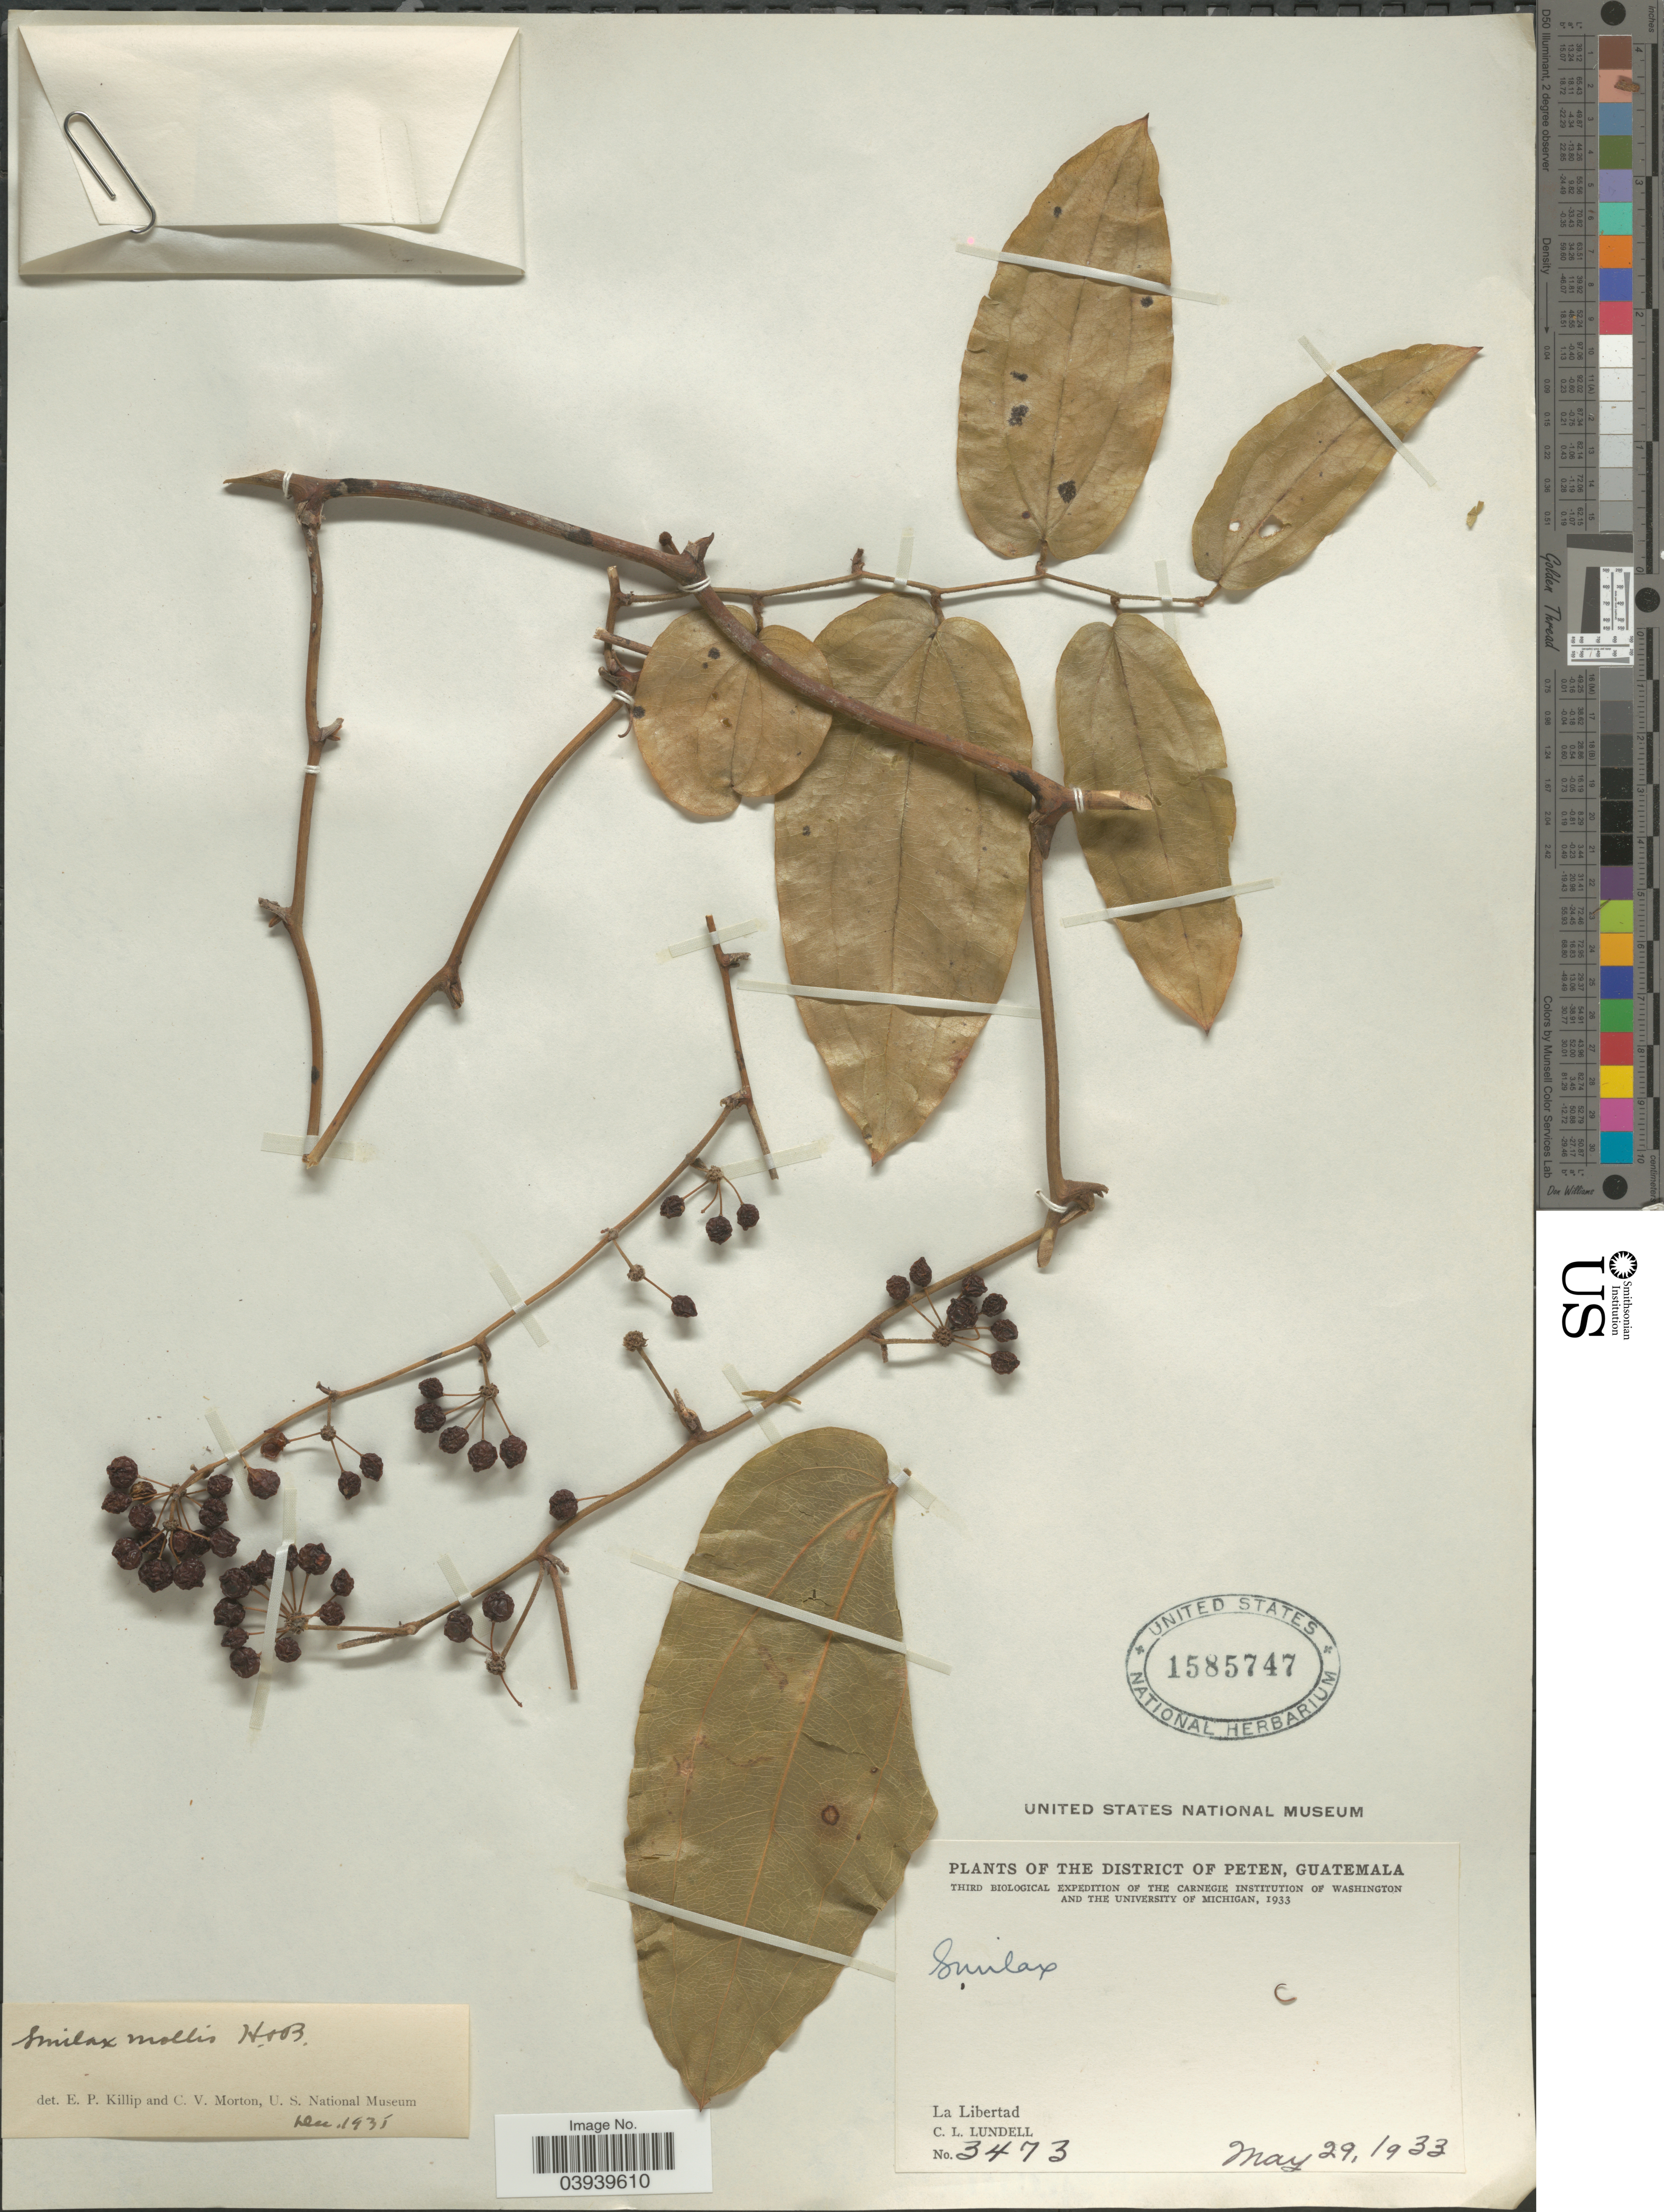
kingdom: Plantae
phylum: Tracheophyta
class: Liliopsida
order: Liliales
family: Smilacaceae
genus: Smilax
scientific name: Smilax mollis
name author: Humb. & Bonpl. ex Willd.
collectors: C. L. Lundell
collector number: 3473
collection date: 1933-05-29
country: Guatemala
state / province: El Peten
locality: District of Peten. La Libertad.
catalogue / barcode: US 1585747